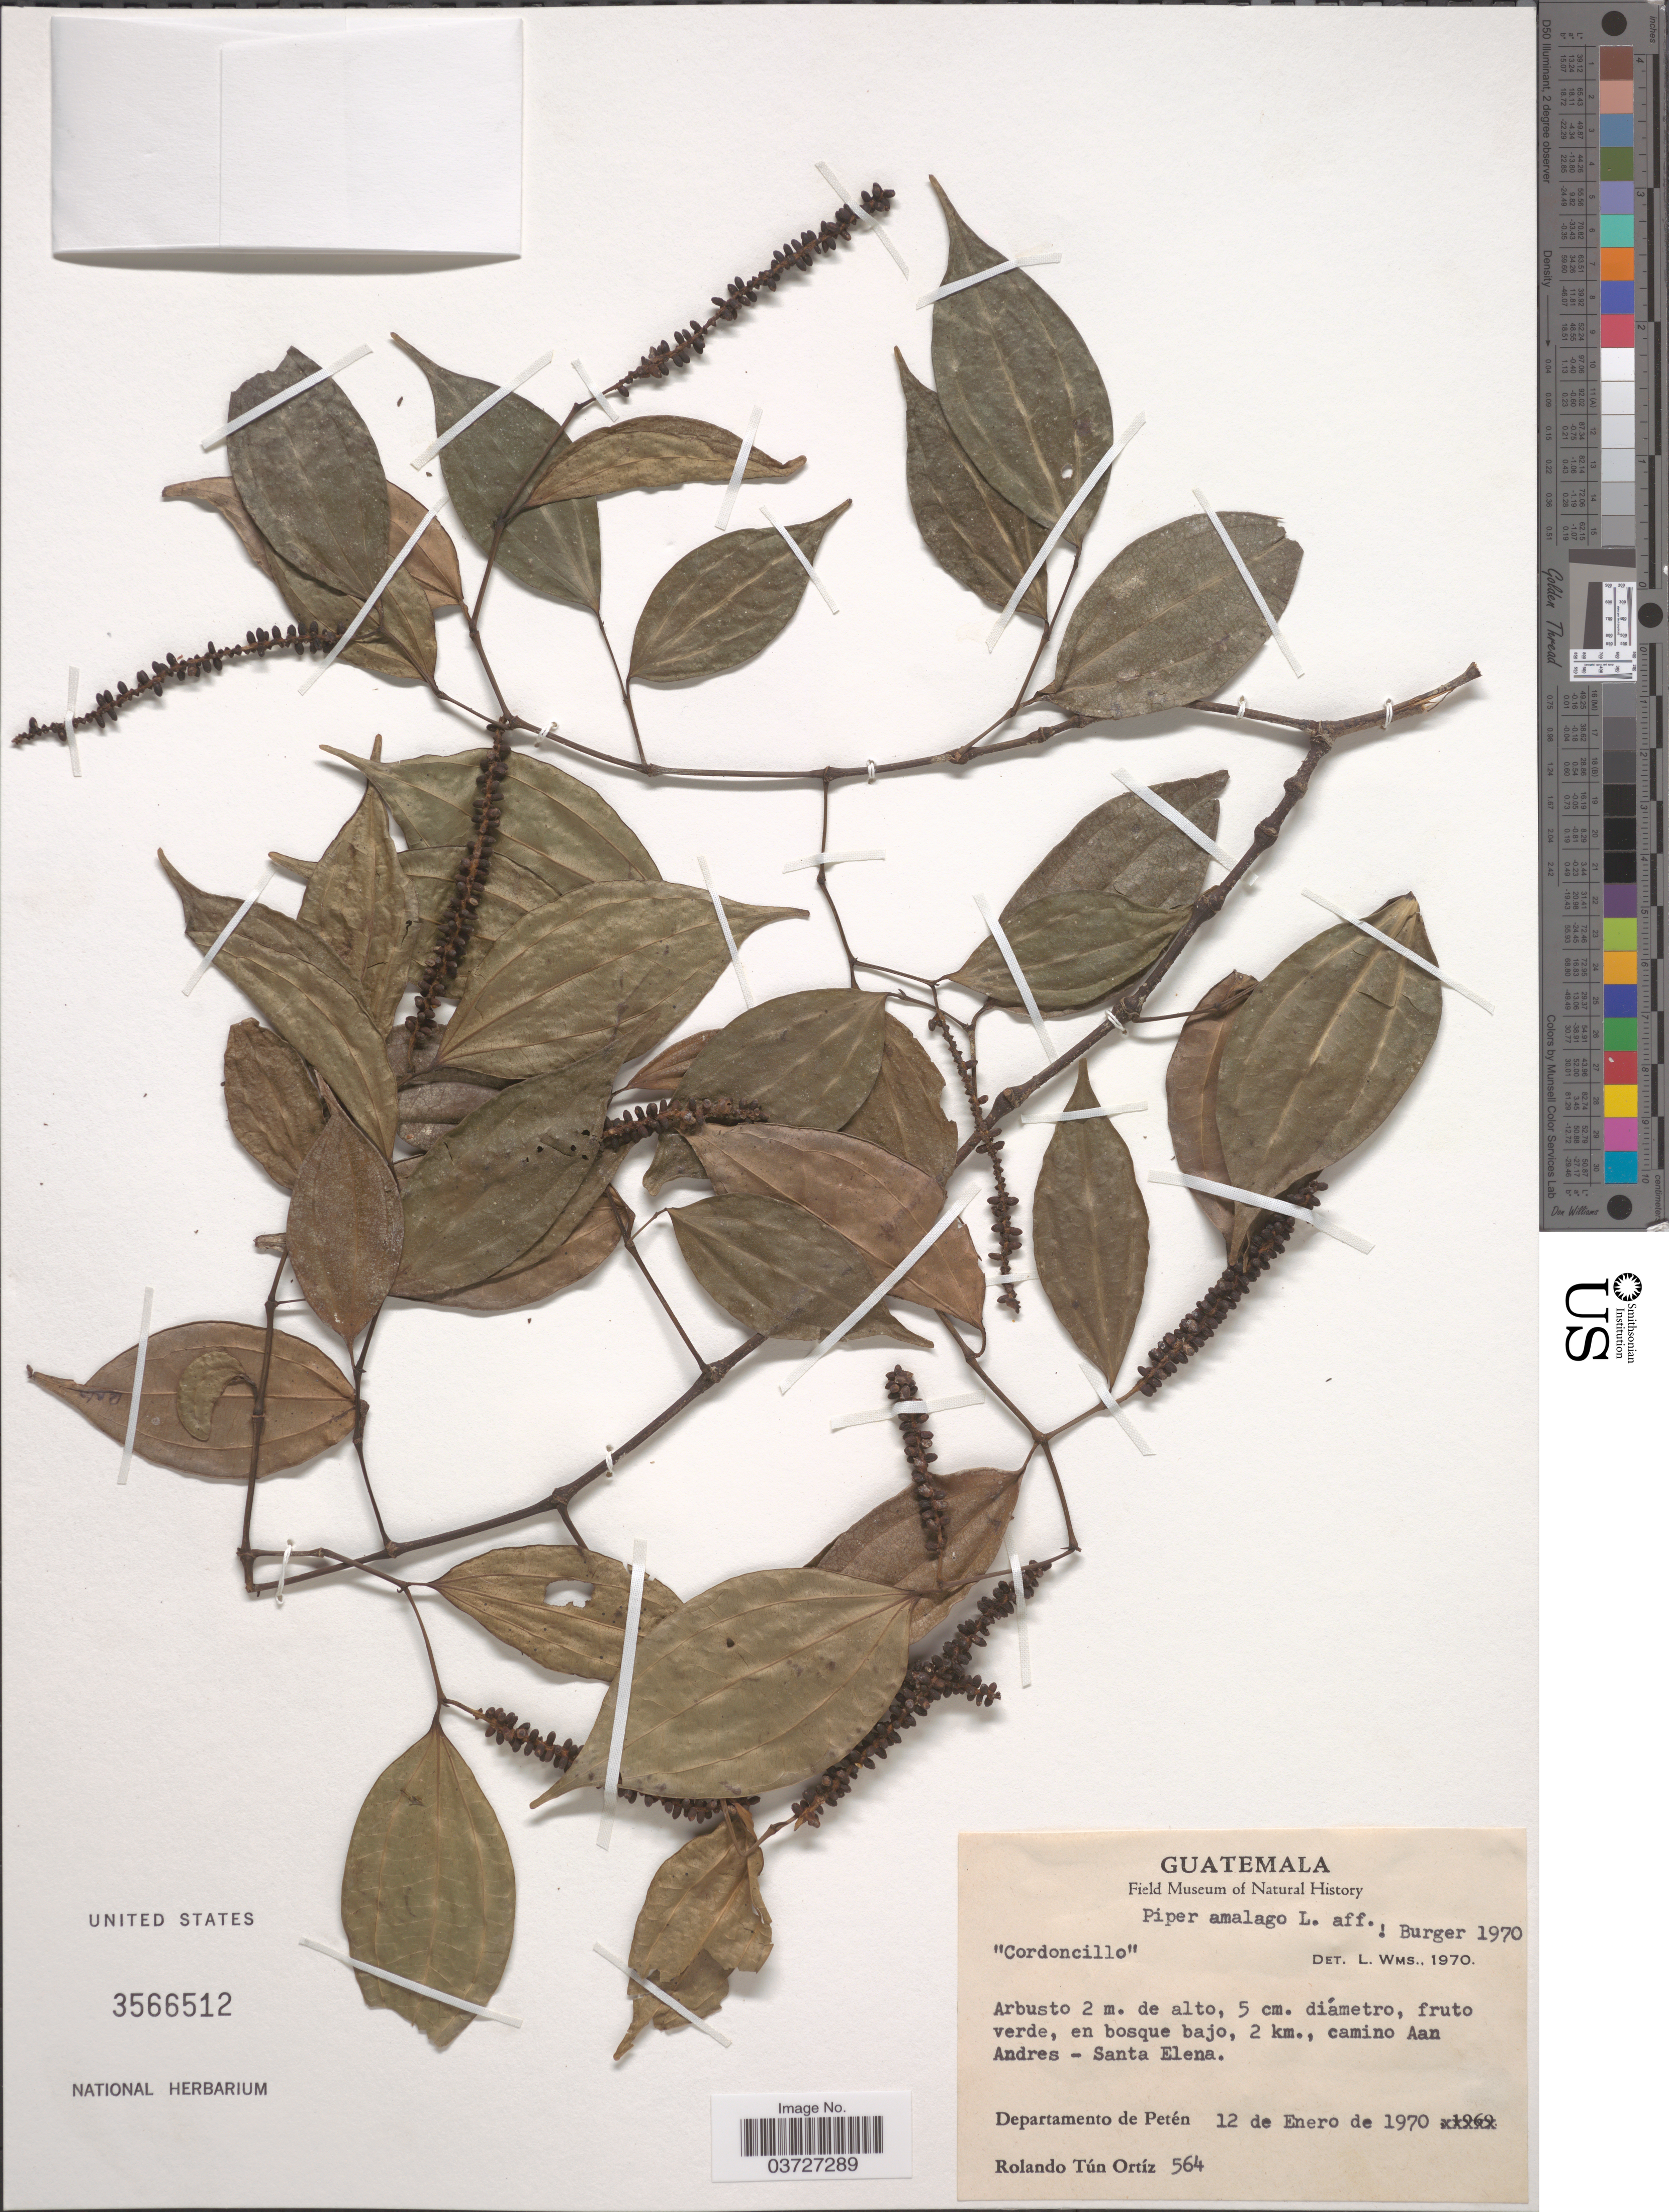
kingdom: Plantae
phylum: Tracheophyta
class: Magnoliopsida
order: Piperales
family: Piperaceae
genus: Piper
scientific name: Piper amalago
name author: L.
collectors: R. T. Ortíz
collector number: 564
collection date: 1970-01-12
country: Guatemala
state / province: El Peten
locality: En bosque bajo, 2 km., camino Aan Andres - Santa Elena. Departamento de Petén.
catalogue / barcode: US 3566512